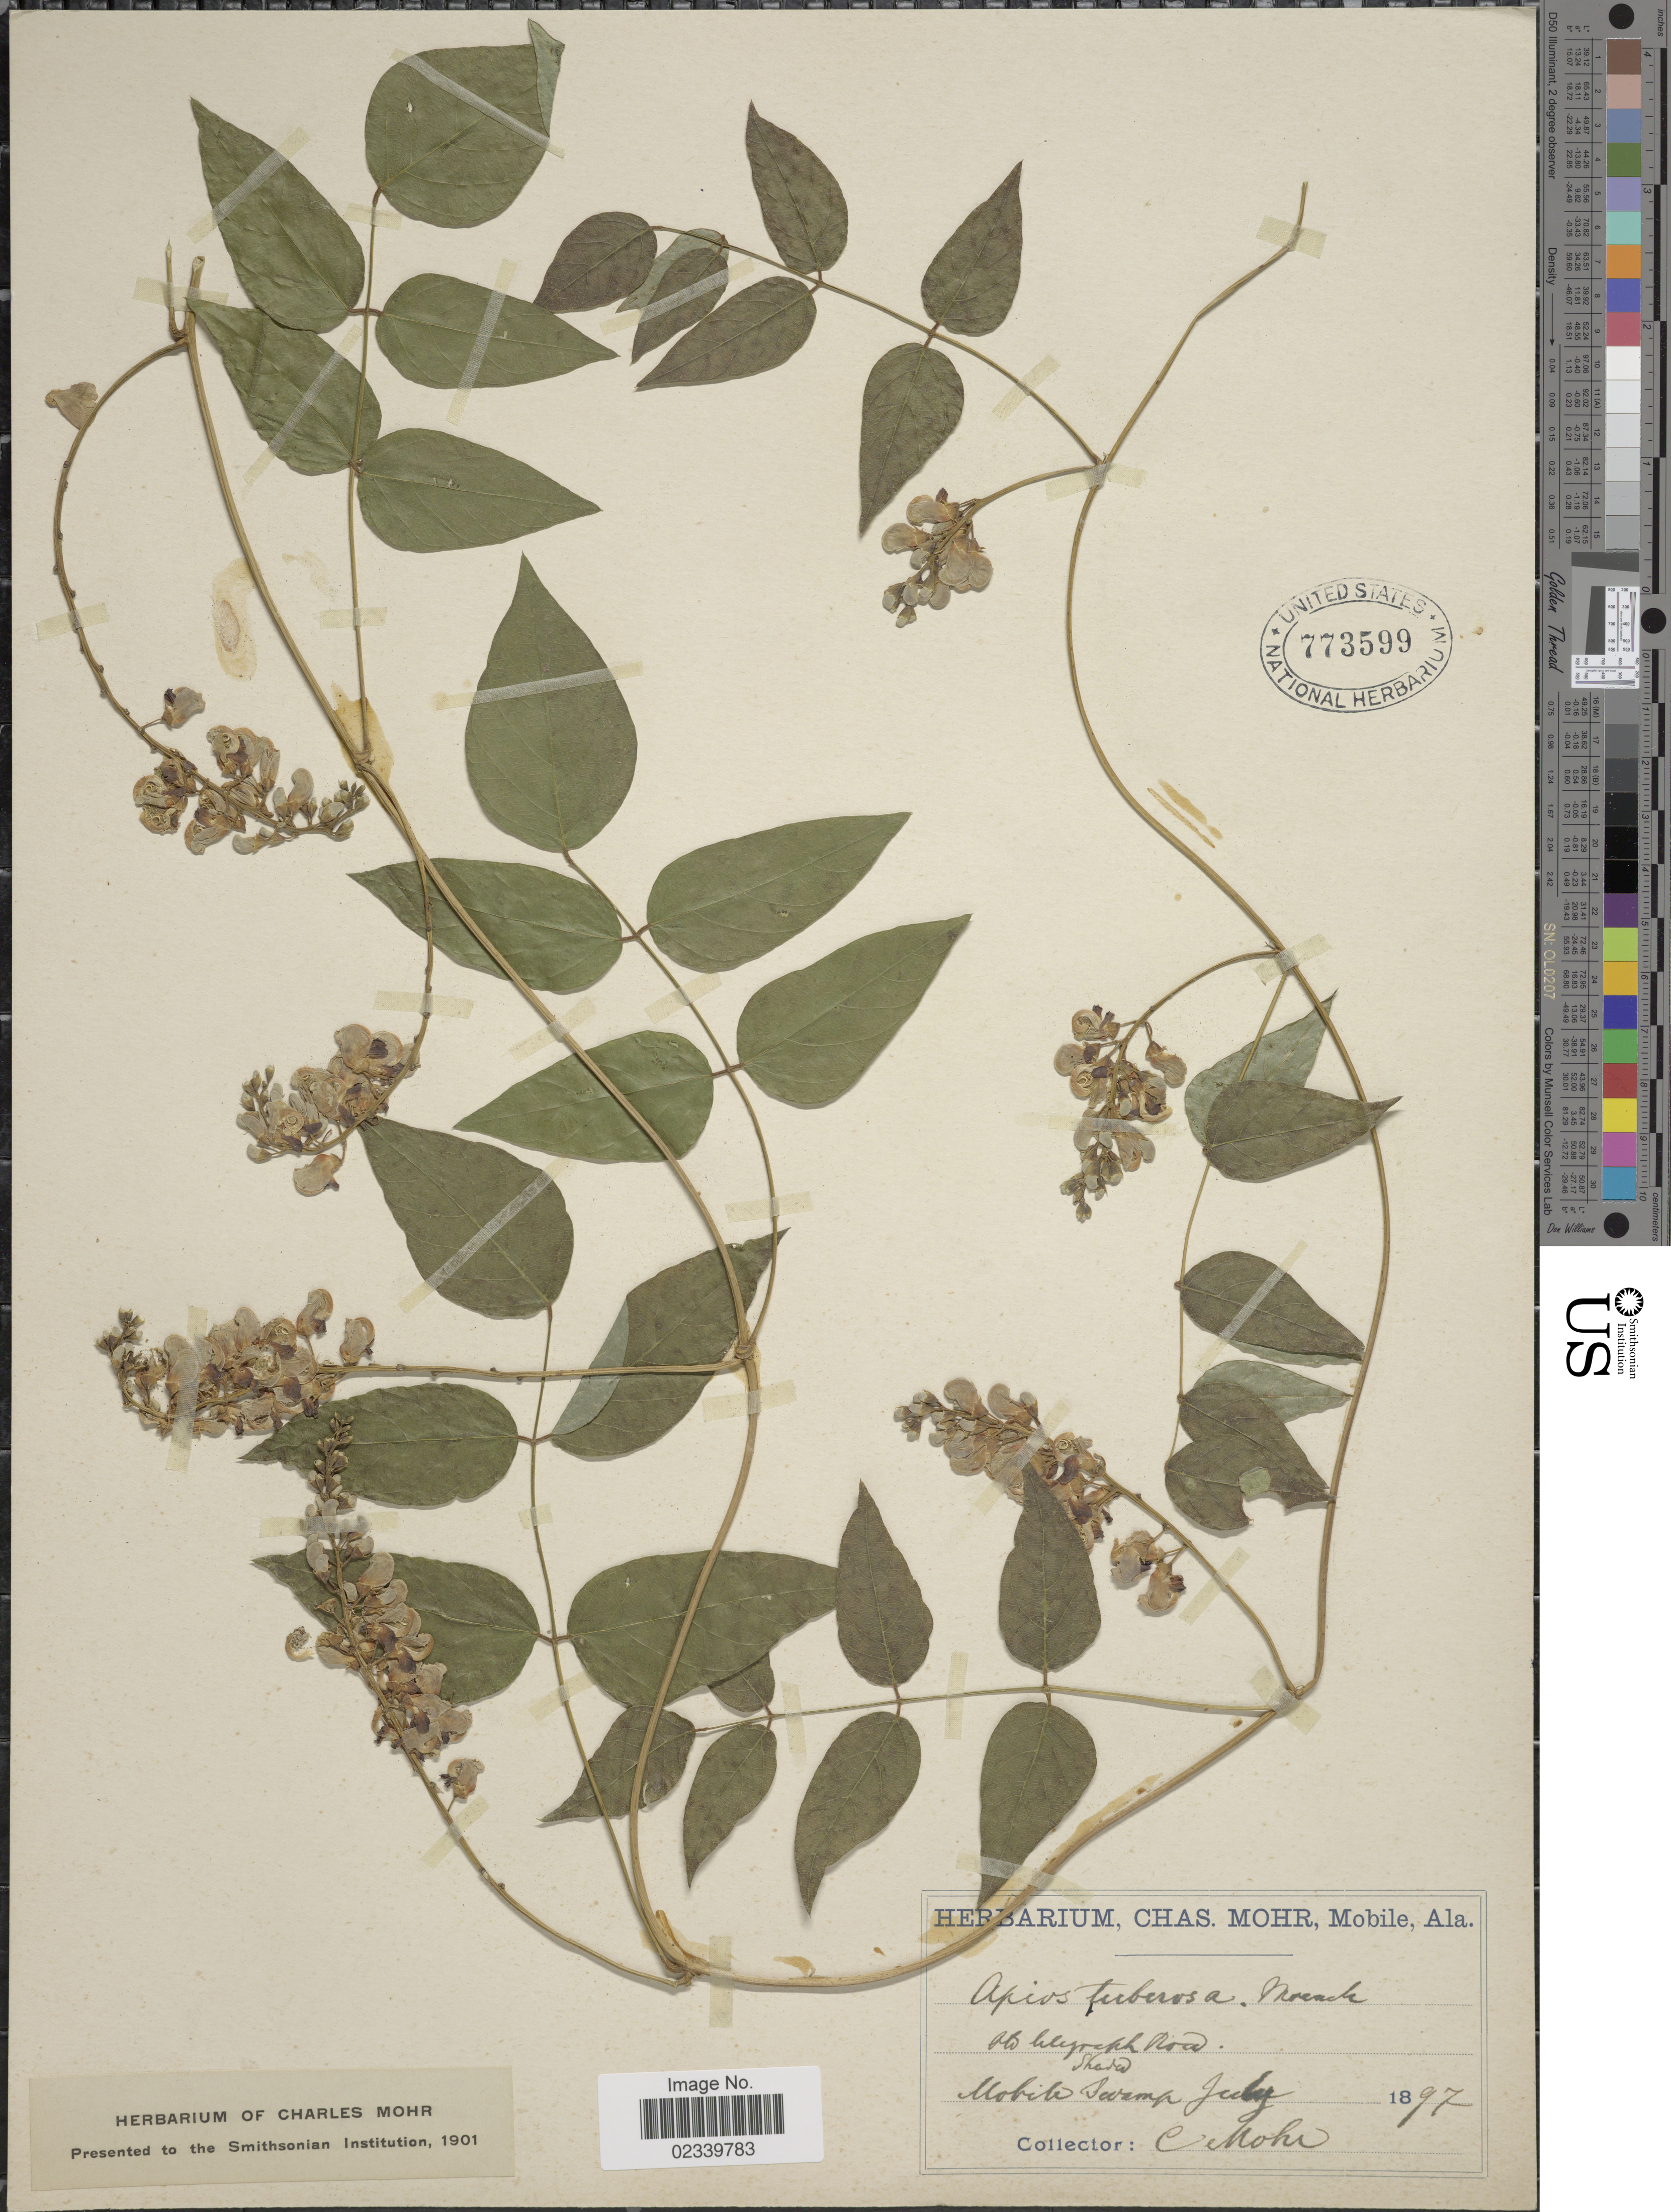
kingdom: Plantae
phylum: Tracheophyta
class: Magnoliopsida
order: Fabales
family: Fabaceae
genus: Apios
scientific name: Apios americana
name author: Medik.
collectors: Mohr, C. T. (herbarium)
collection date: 1897-07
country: United States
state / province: Alabama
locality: Mobile, old telegraph Road.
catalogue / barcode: US 773599